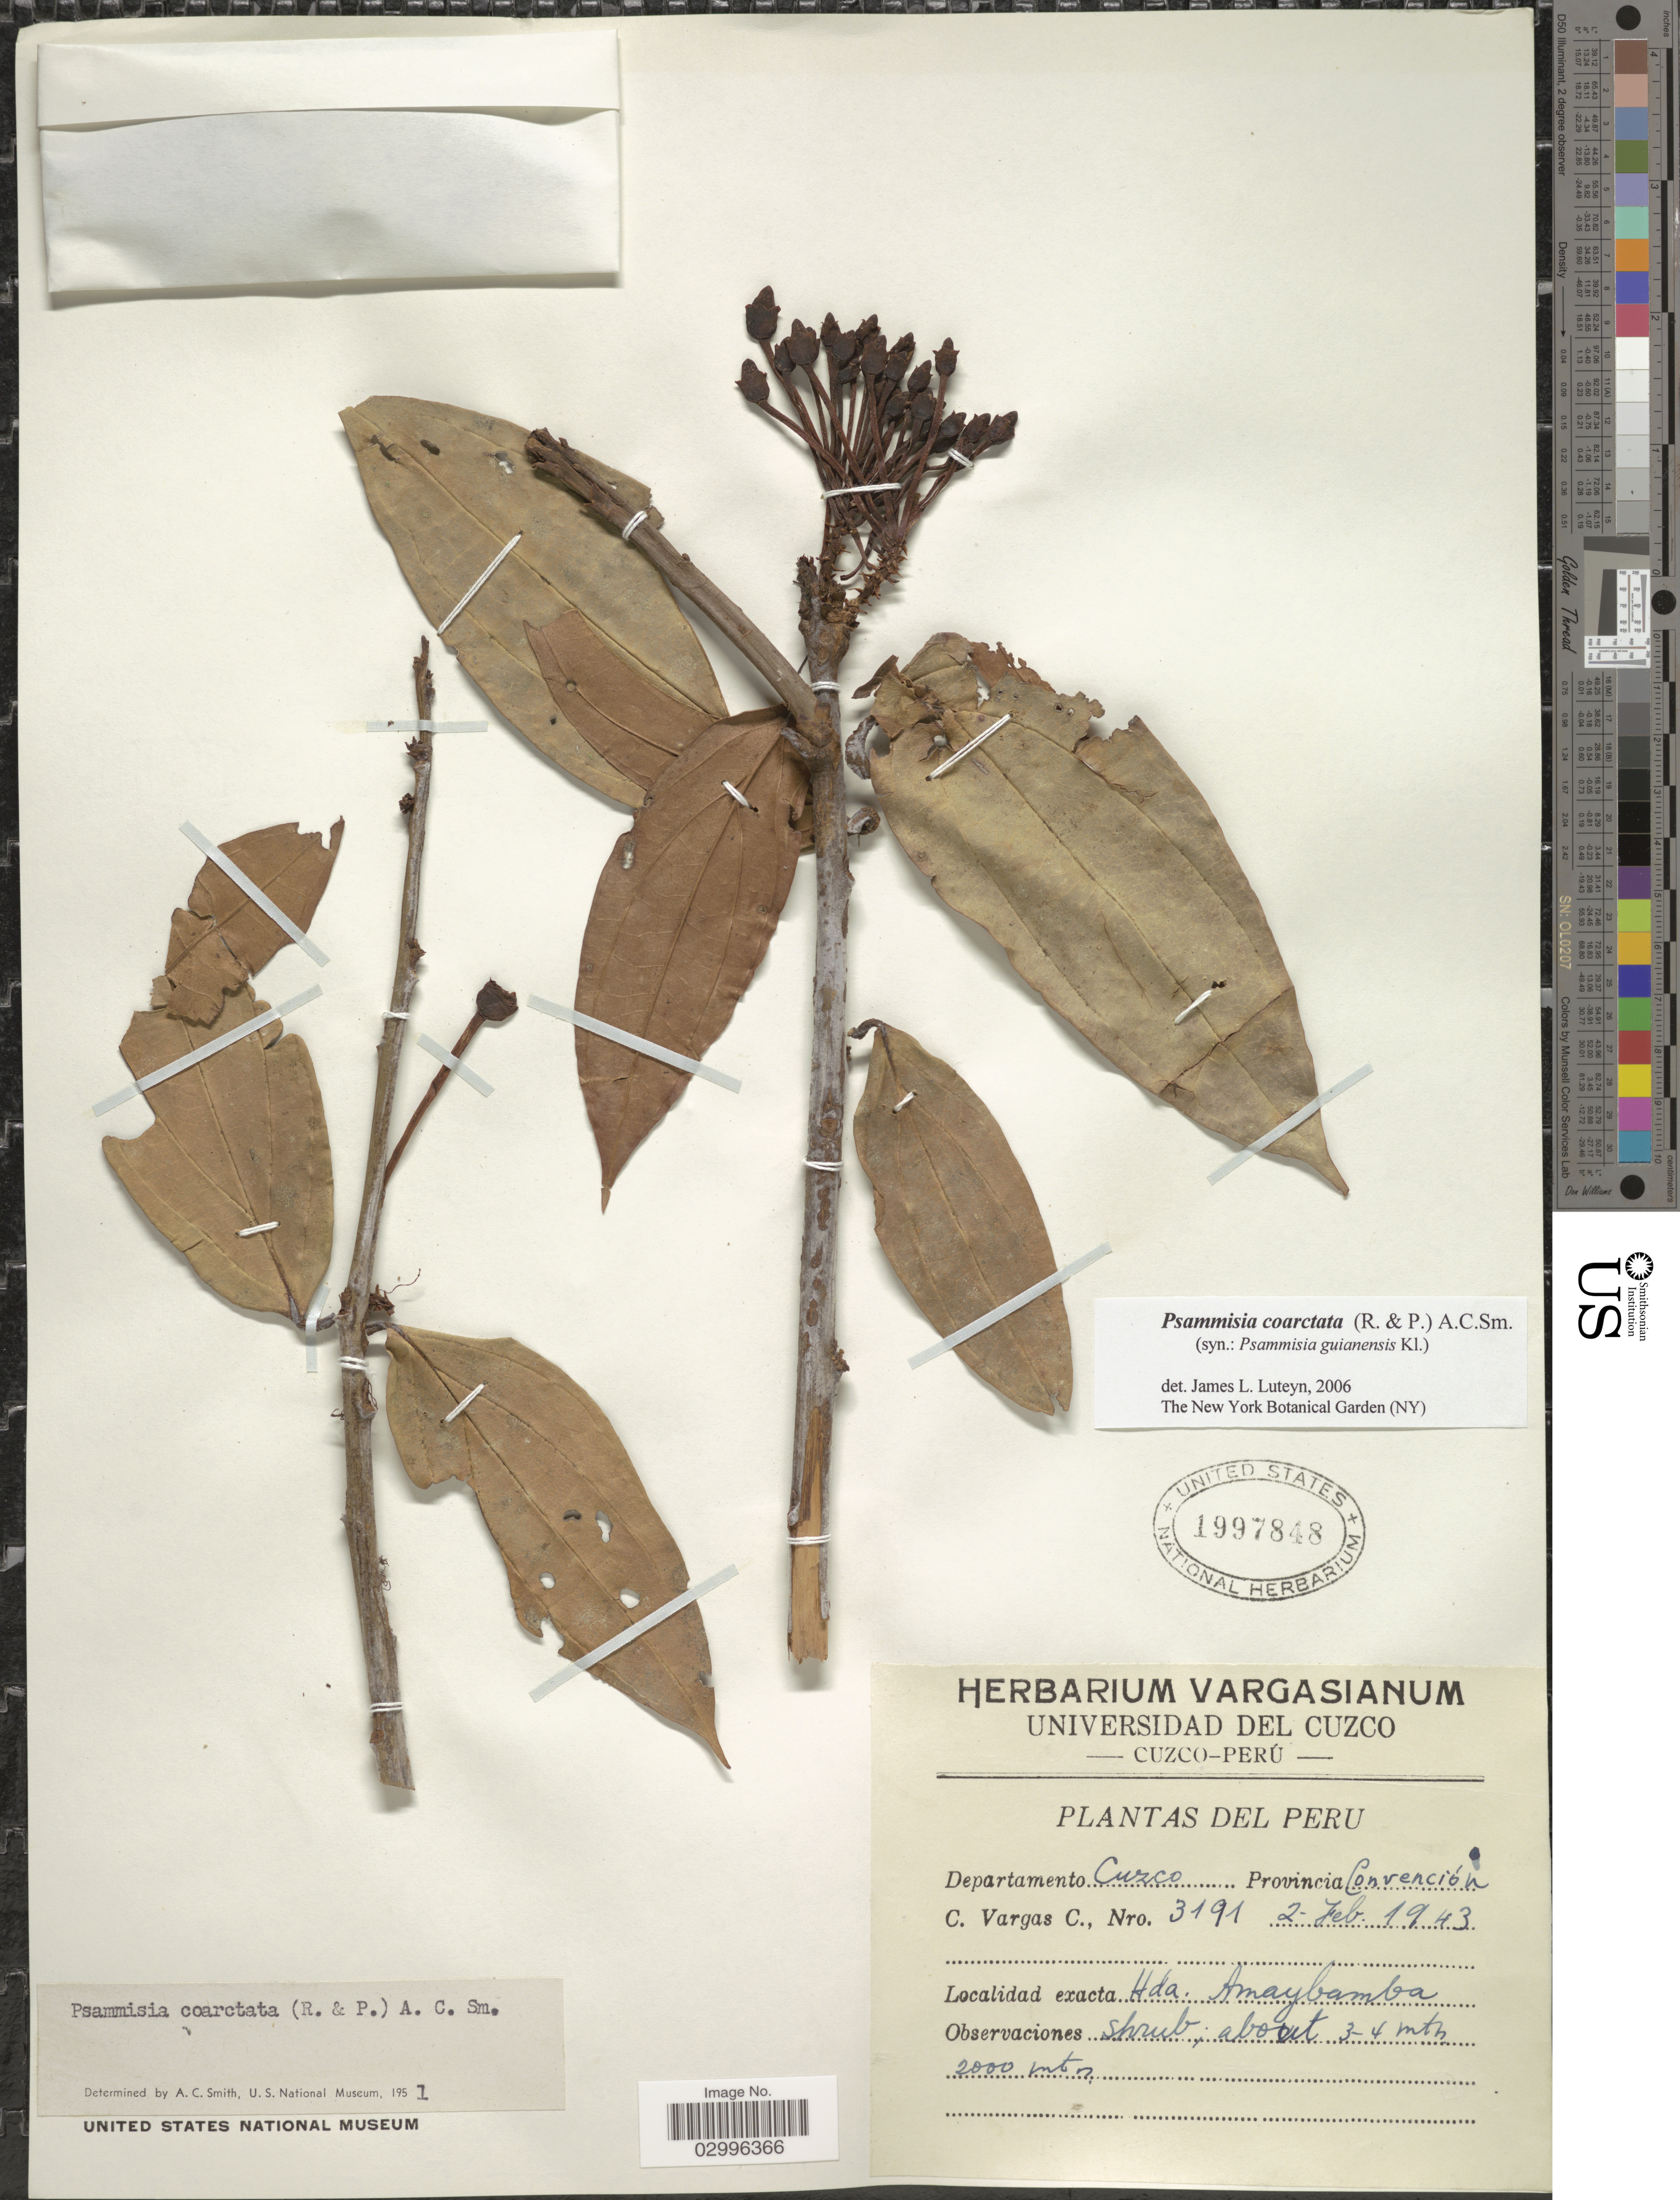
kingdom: Plantae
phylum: Tracheophyta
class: Magnoliopsida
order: Ericales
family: Ericaceae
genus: Psammisia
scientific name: Psammisia coarctata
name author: (Ruiz & Pav.) A.C. Sm.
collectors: C. Vargas Calderón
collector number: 3191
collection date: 1943-02-02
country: Peru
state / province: Cusco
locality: Departmento Cuzco, Provincia Convención, Hda. Amaybamba.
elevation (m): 2000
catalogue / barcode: US 1997848